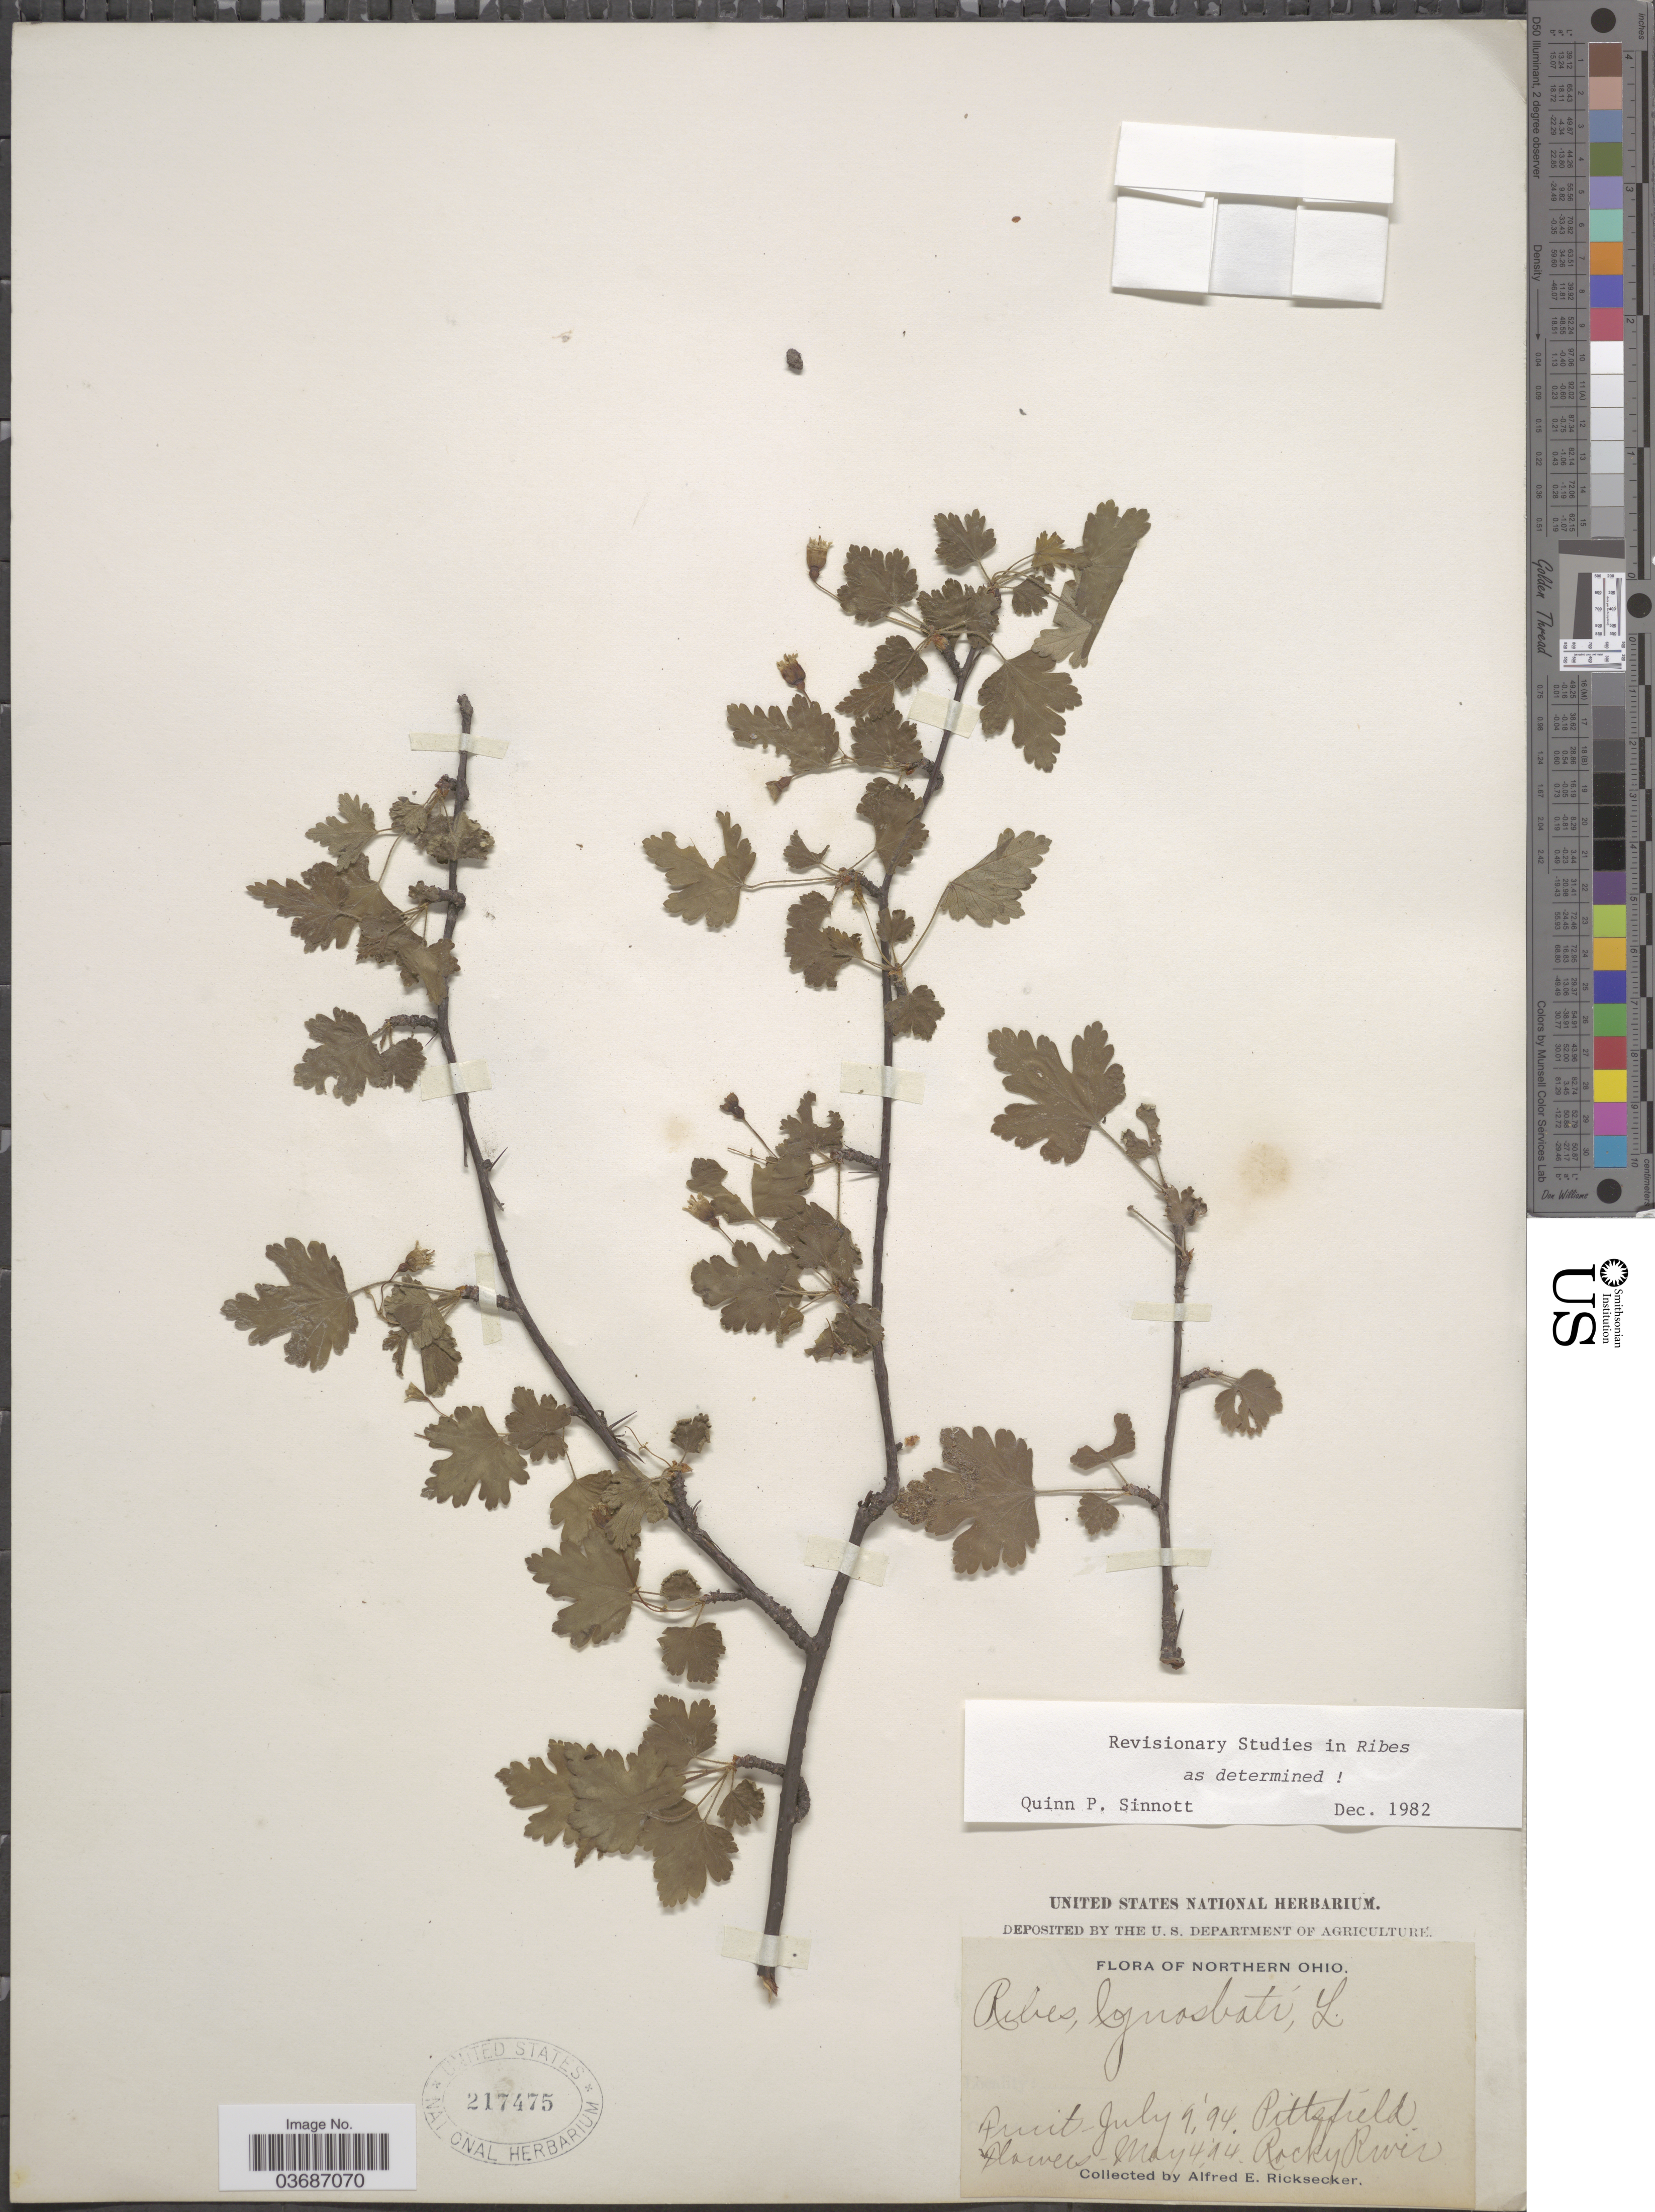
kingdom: Plantae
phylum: Tracheophyta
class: Magnoliopsida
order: Saxifragales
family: Grossulariaceae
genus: Ribes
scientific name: Ribes cynosbati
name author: L.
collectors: A. E. Ricksecker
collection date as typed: Transcribed d/m/y: 4/5/94 to 9/7/94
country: United States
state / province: Ohio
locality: Northern Ohio. Pittsfield. Rocky River.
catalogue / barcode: US 217475